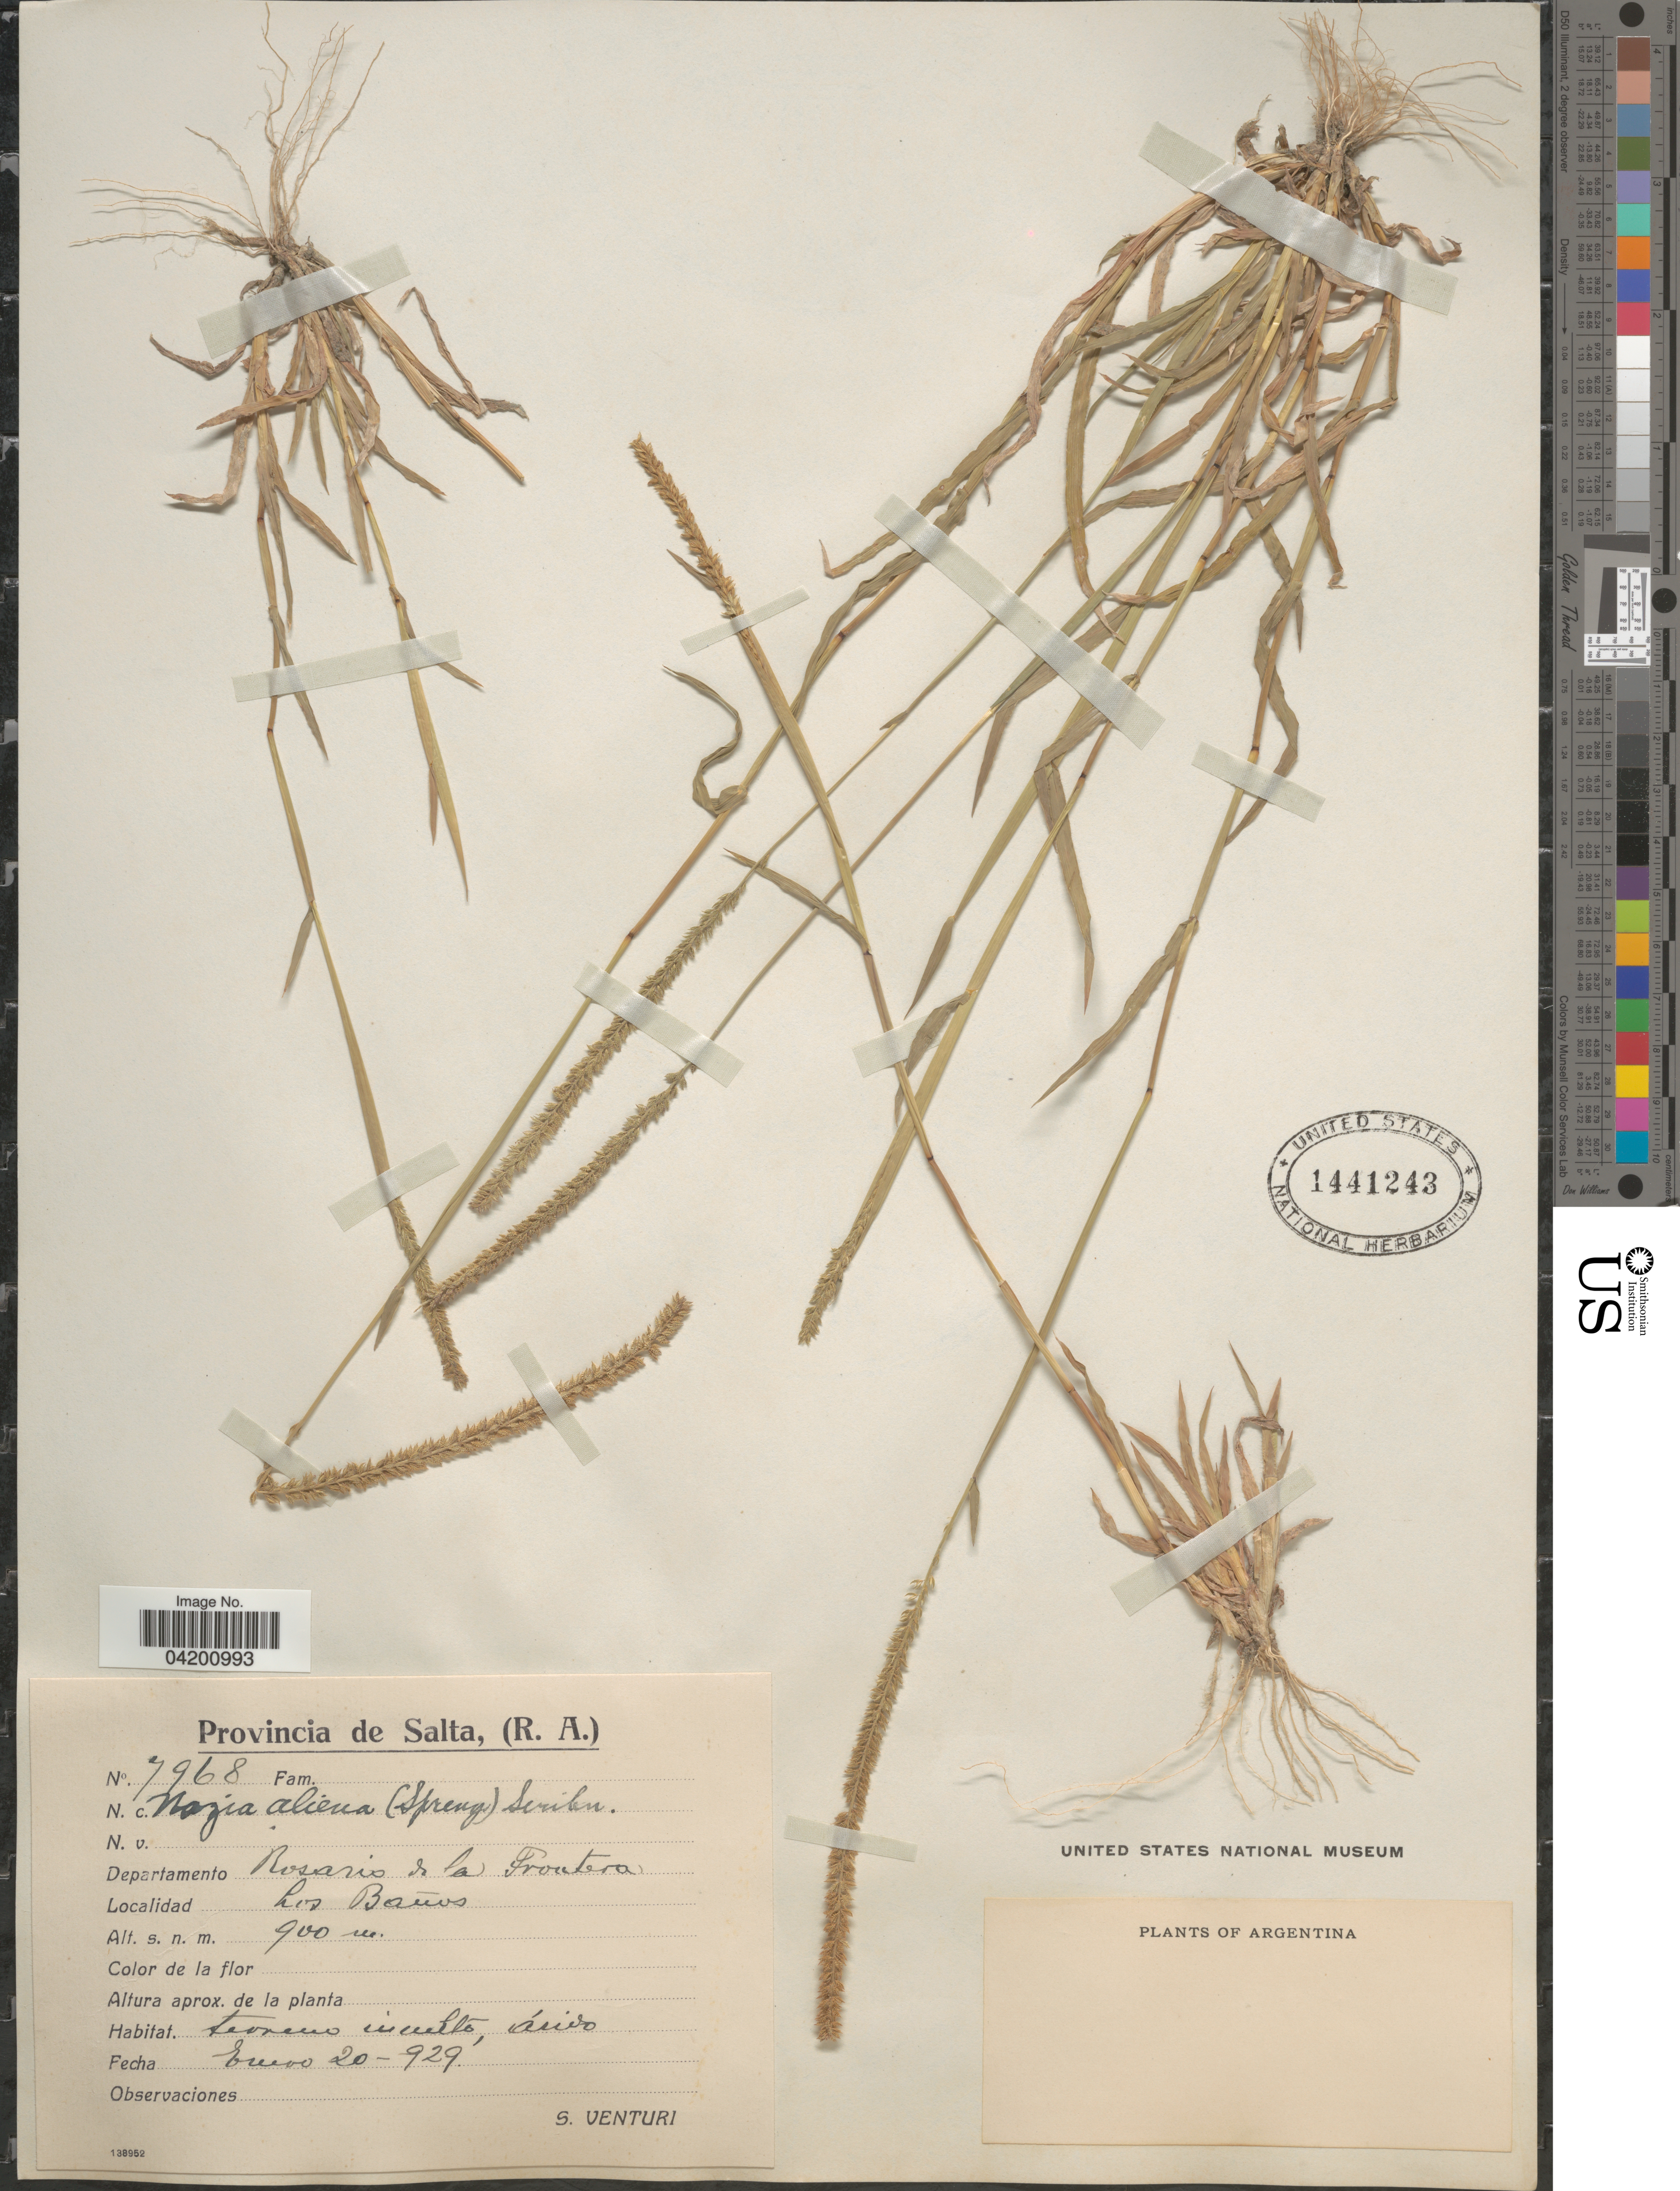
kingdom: Plantae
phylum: Tracheophyta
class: Liliopsida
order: Poales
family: Poaceae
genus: Tragus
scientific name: Tragus berteronianus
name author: Schult.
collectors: S. Venturi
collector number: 7968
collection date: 1929-01-20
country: Argentina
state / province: Salta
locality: Departamanto Rosario de la Prontera. Los Baños. Terreno inculto.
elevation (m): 900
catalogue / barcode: US 1441243